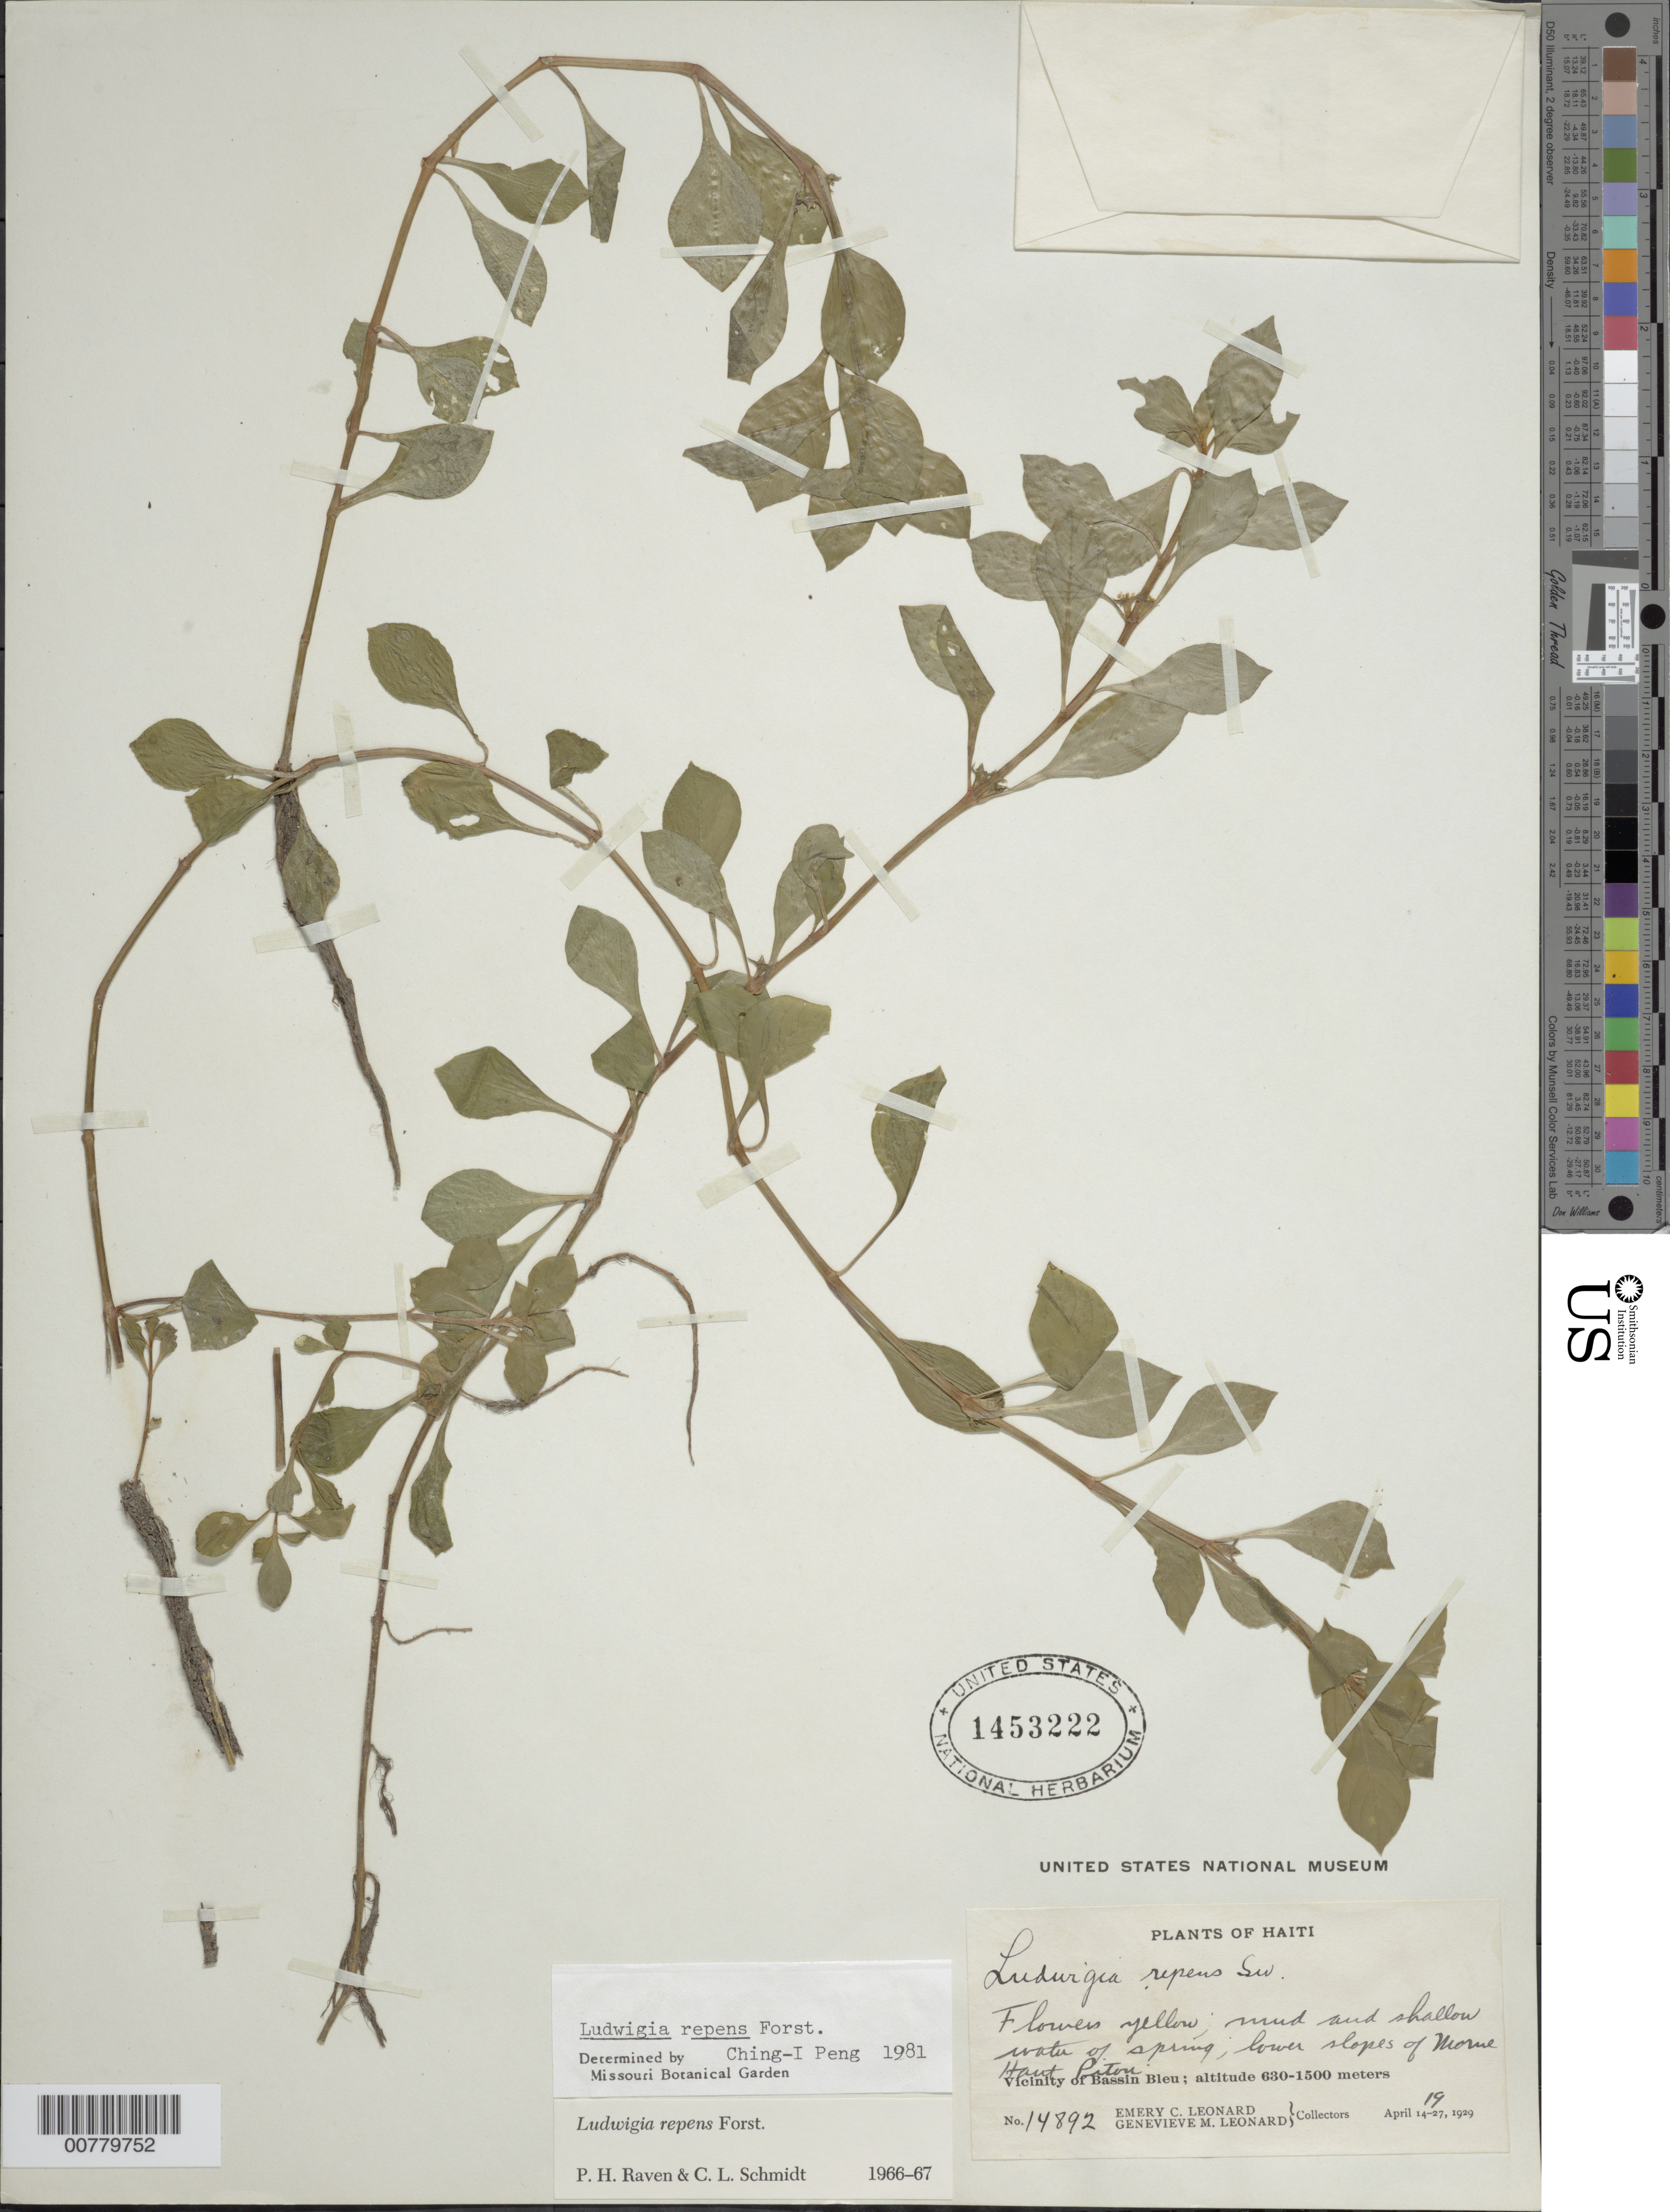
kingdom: Plantae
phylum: Tracheophyta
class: Magnoliopsida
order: Myrtales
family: Onagraceae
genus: Ludwigia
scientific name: Ludwigia repens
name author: J.R. Forst.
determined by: Peng, Ching-I, (HAST), Academia Sinica (TAIWAN)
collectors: E. C. Leonard & G. M. Leonard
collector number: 14892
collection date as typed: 19 Apr 1929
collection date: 1929-04-19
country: Haiti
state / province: Nord-Ouest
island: Hispaniola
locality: Vicinity of Bassin Bleu, lower slopes of Morne Haut Piton.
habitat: Mud and shallow water of spring.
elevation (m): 630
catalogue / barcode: US 1453222